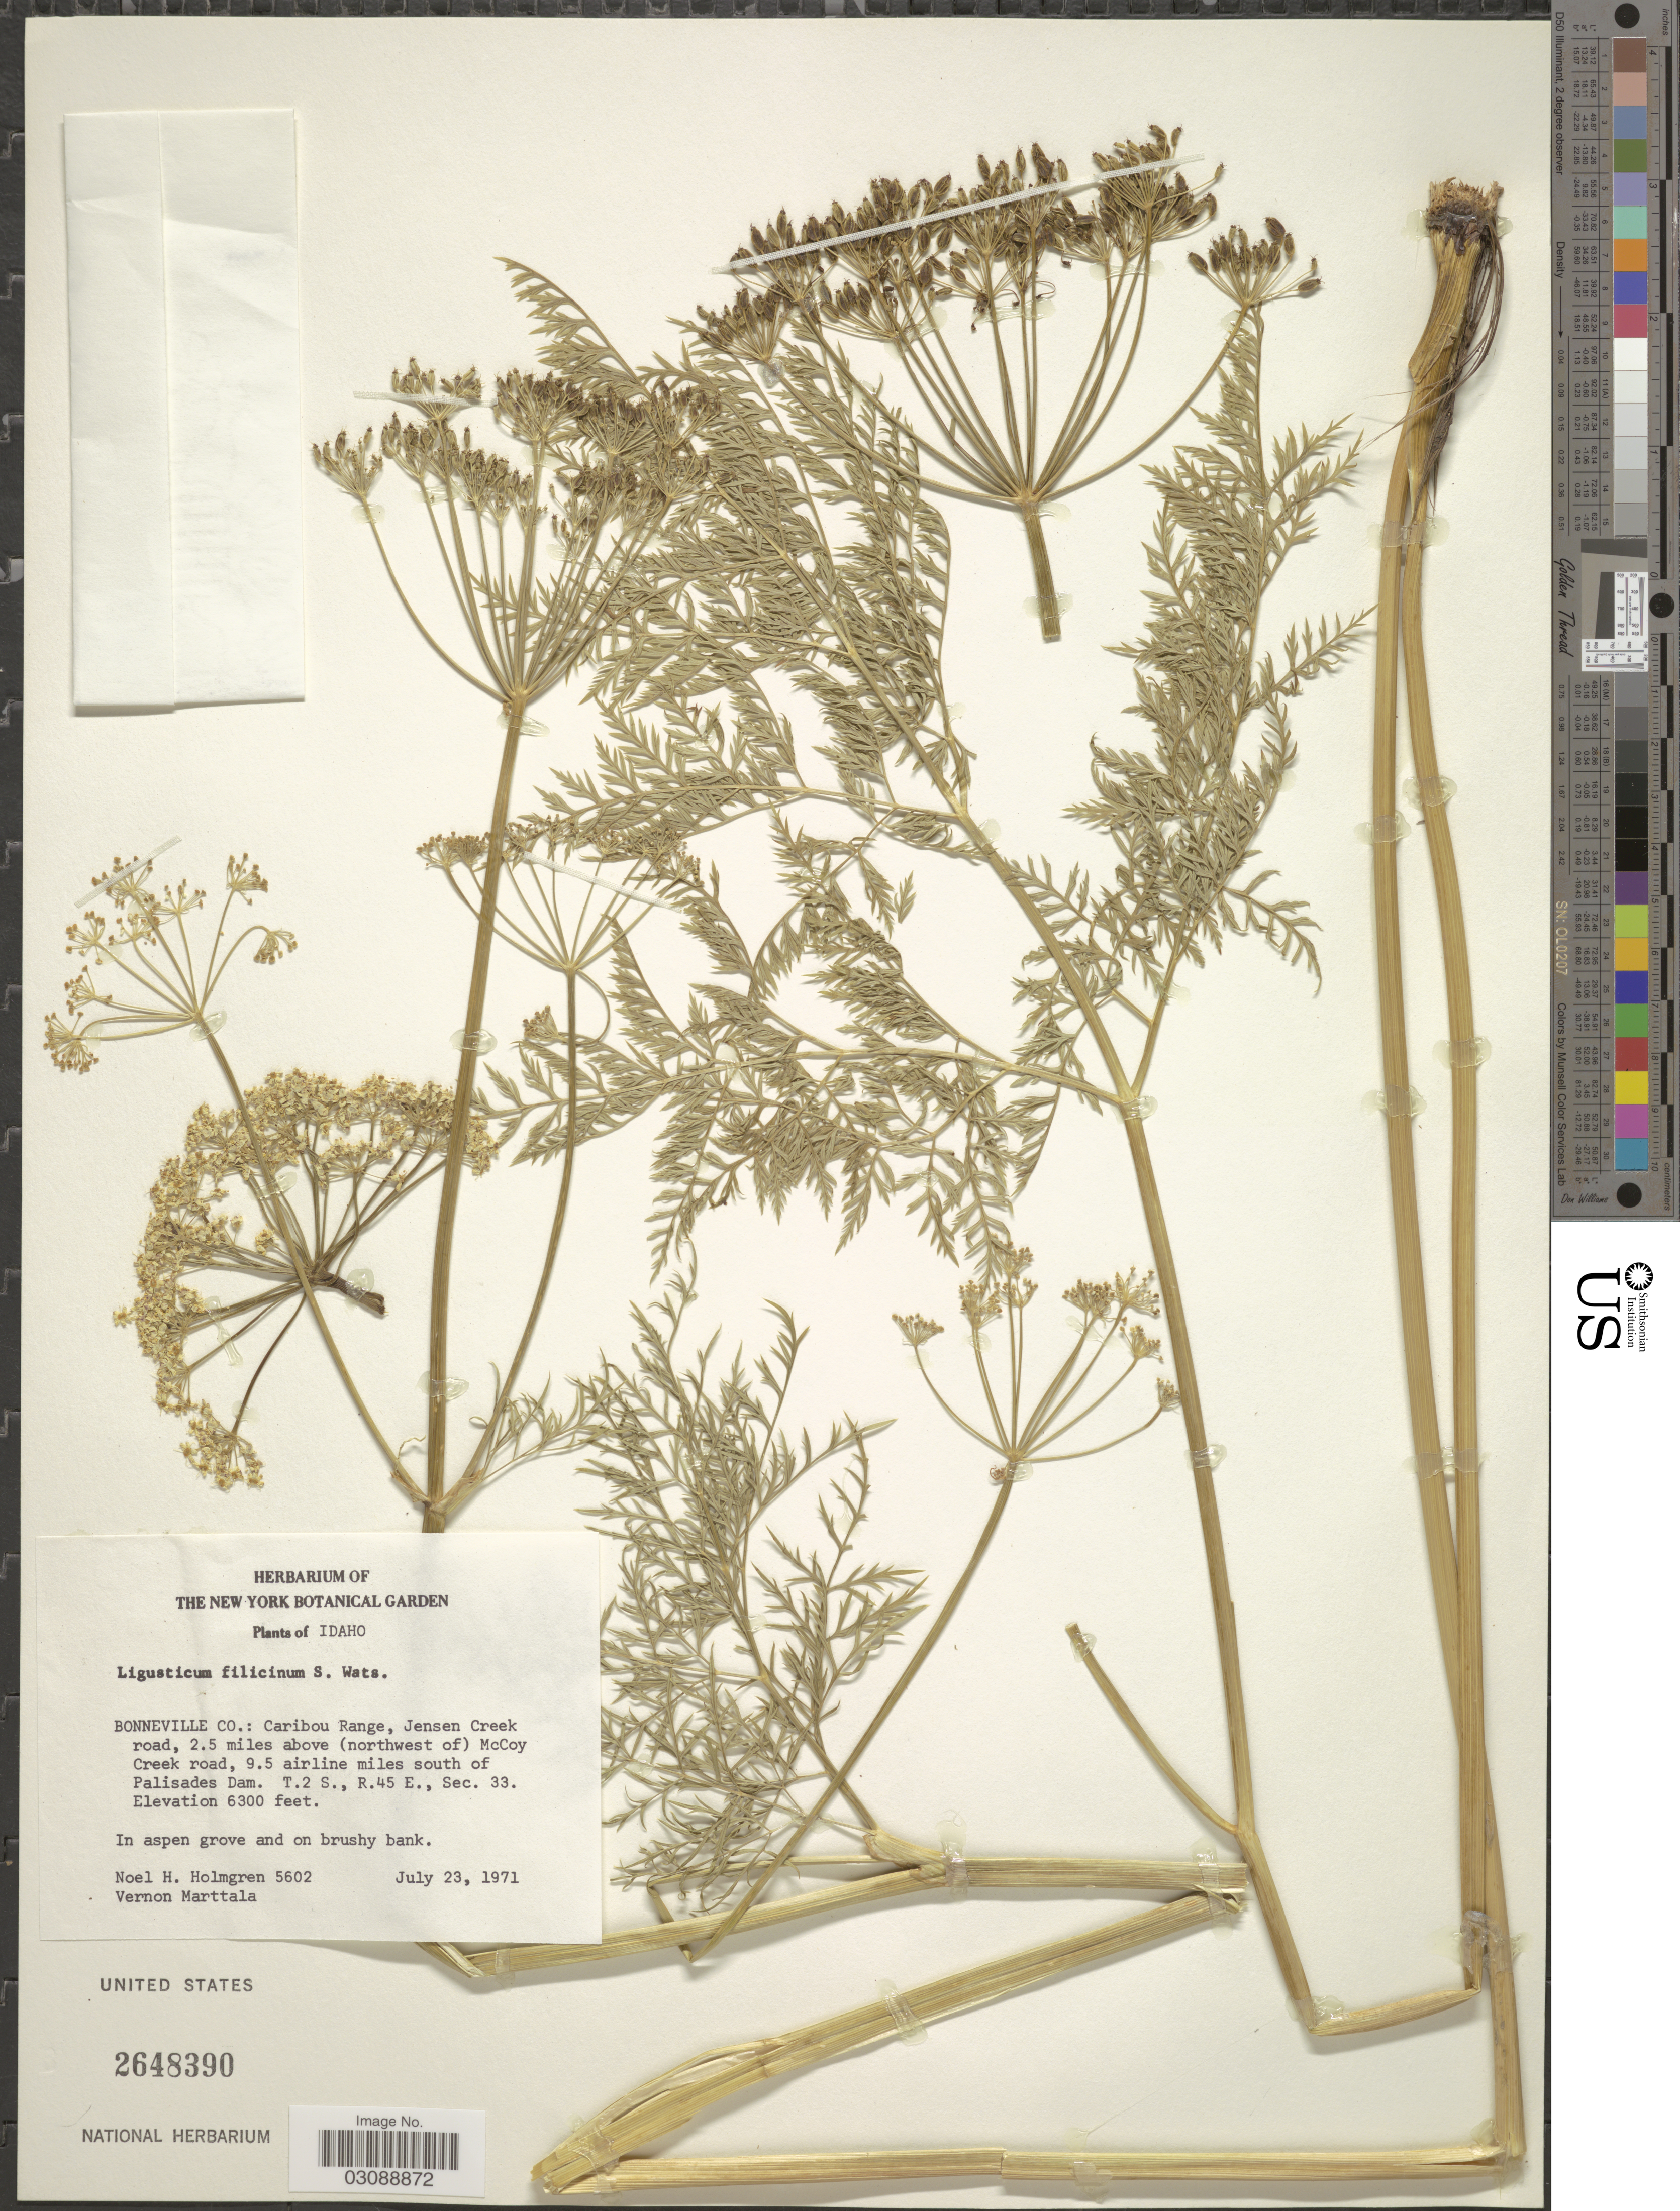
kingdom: Plantae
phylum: Tracheophyta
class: Magnoliopsida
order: Apiales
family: Apiaceae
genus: Ligusticum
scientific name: Ligusticum filicinum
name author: S. Watson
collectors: N. H. Holmgren & V. Marttala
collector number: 5602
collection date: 1971-07-23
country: United States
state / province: Idaho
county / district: Bonneville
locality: Caribou Range, Jensen Creek road, 2.5 miles above (northwest of) McCoy Creek road, 9.5 airline miles south of Palisades dam. T.2 S., R.45 E., Sec. 33.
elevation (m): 1920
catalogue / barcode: US 2648390